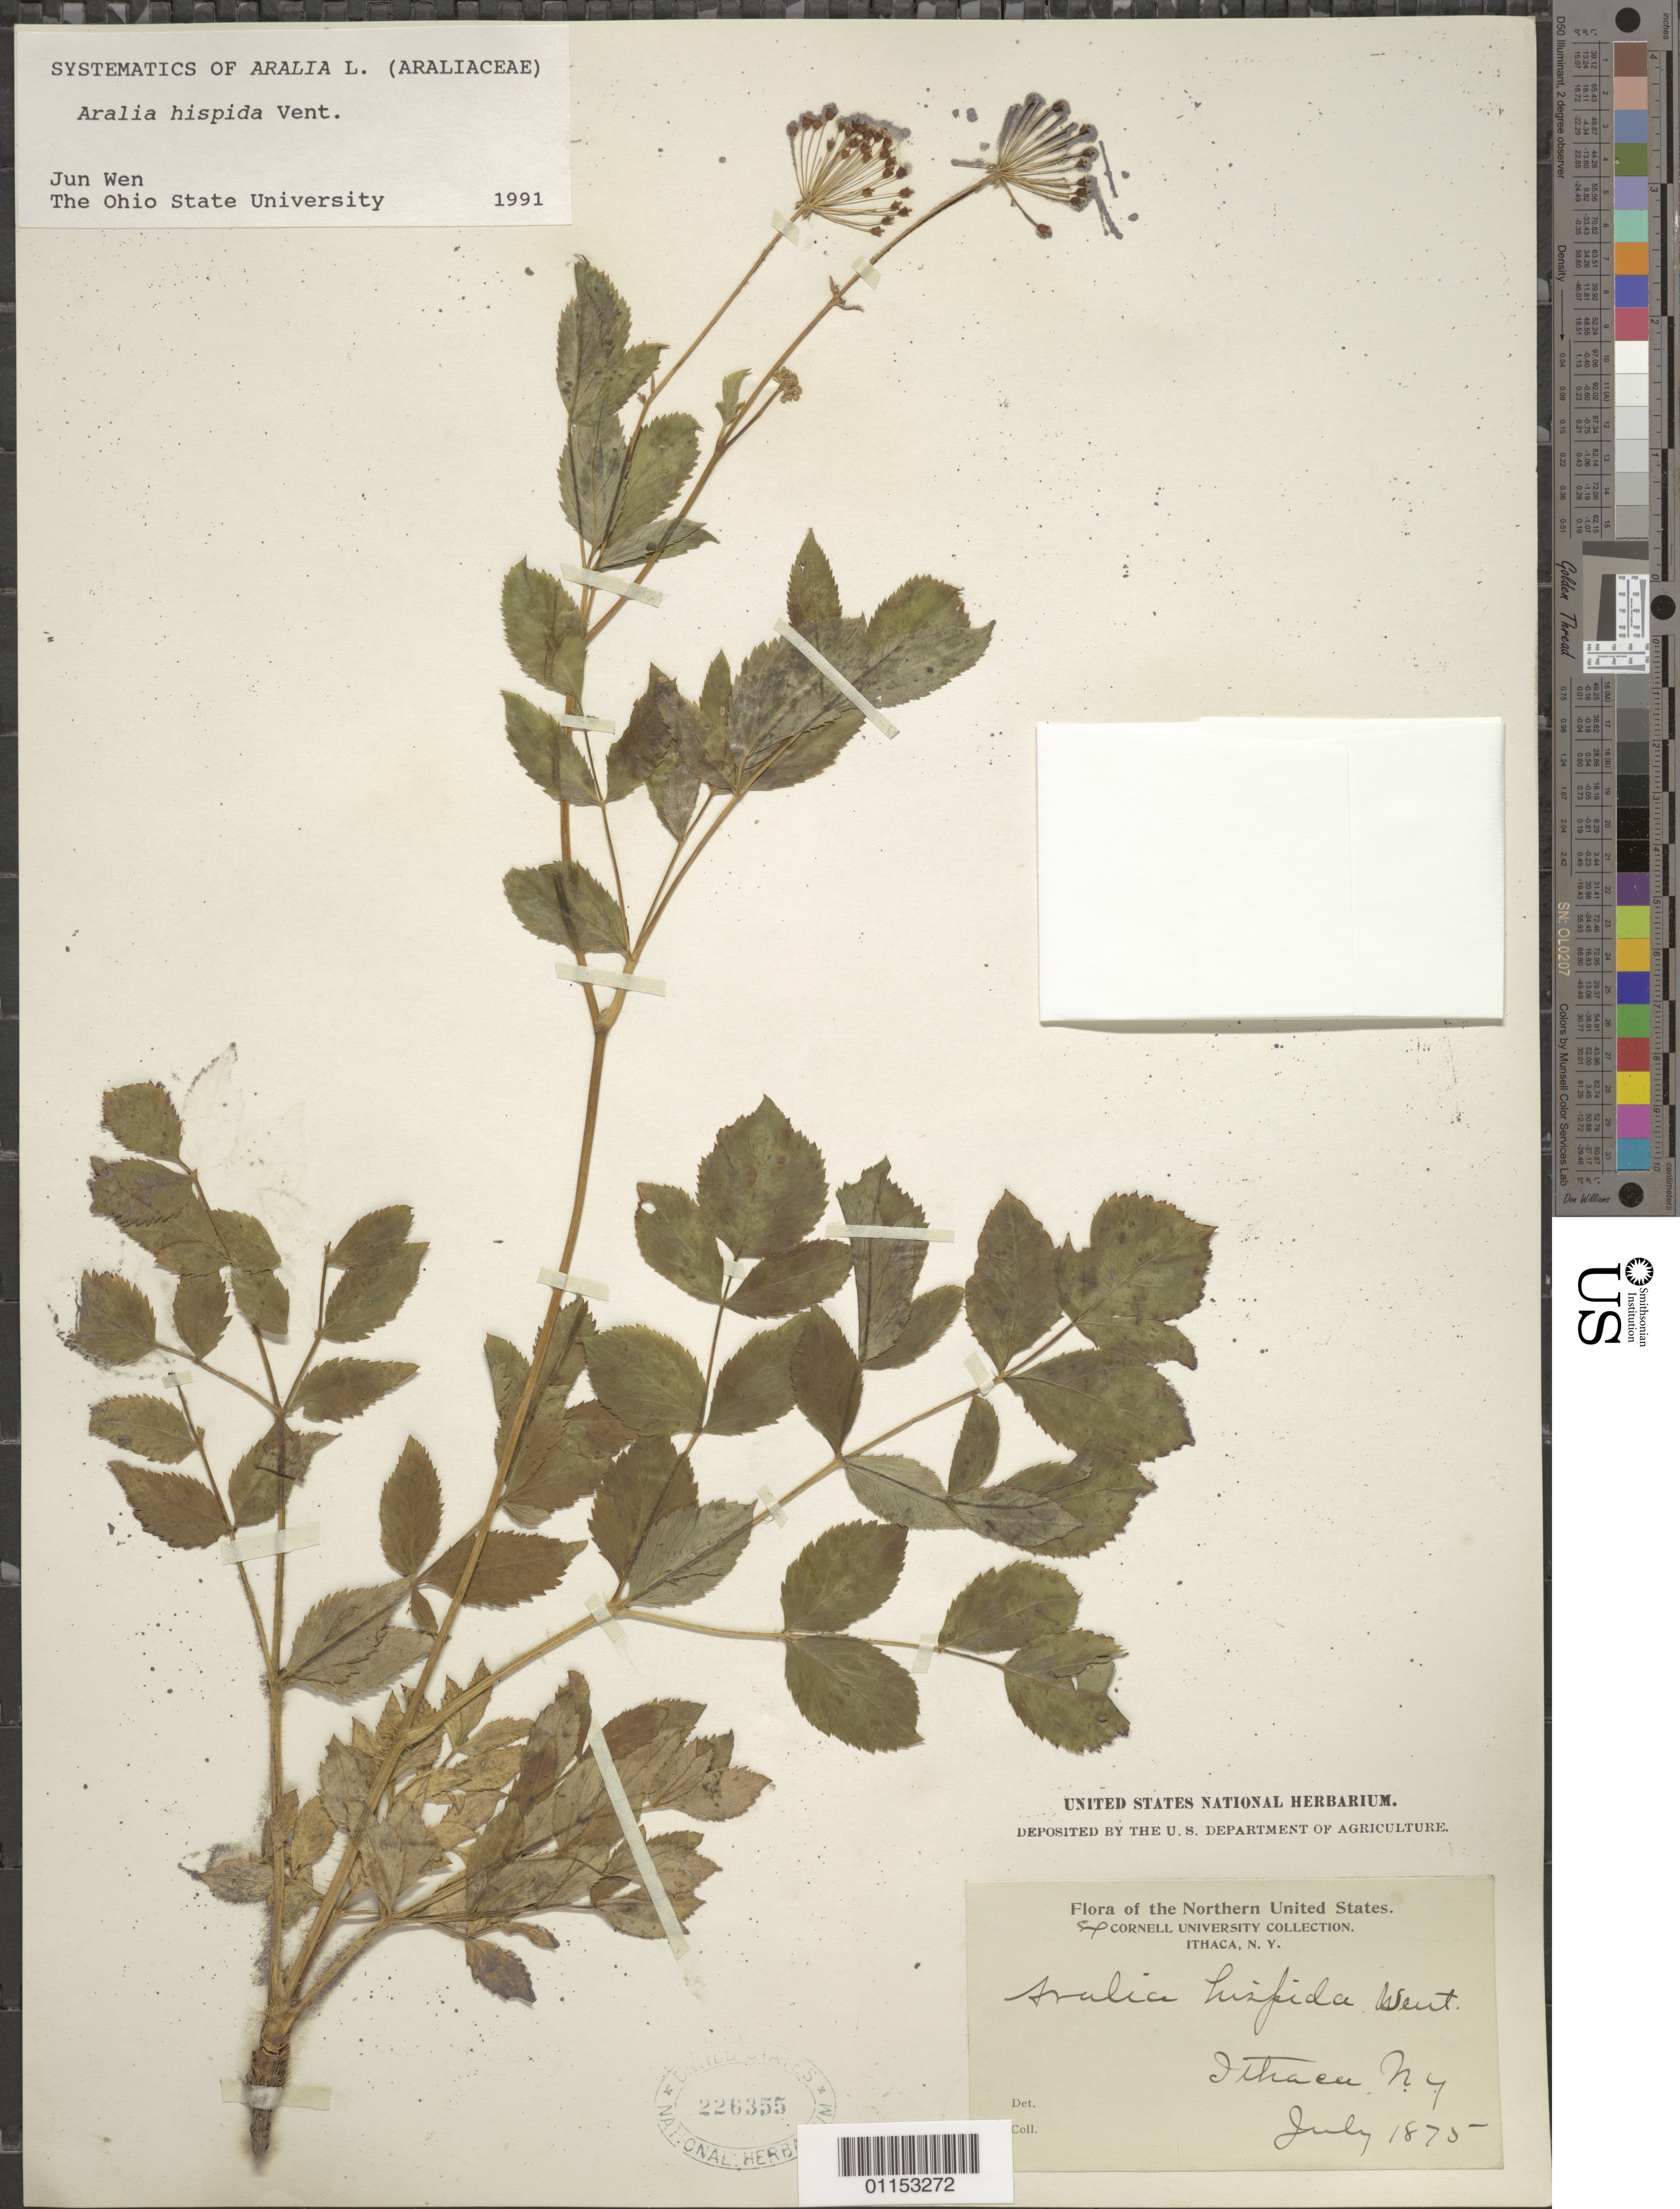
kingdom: Plantae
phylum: Tracheophyta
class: Magnoliopsida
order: Apiales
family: Araliaceae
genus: Aralia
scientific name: Aralia hispida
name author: Vent.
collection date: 1875-07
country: United States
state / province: New York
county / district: Ithaca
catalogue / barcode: US 226355